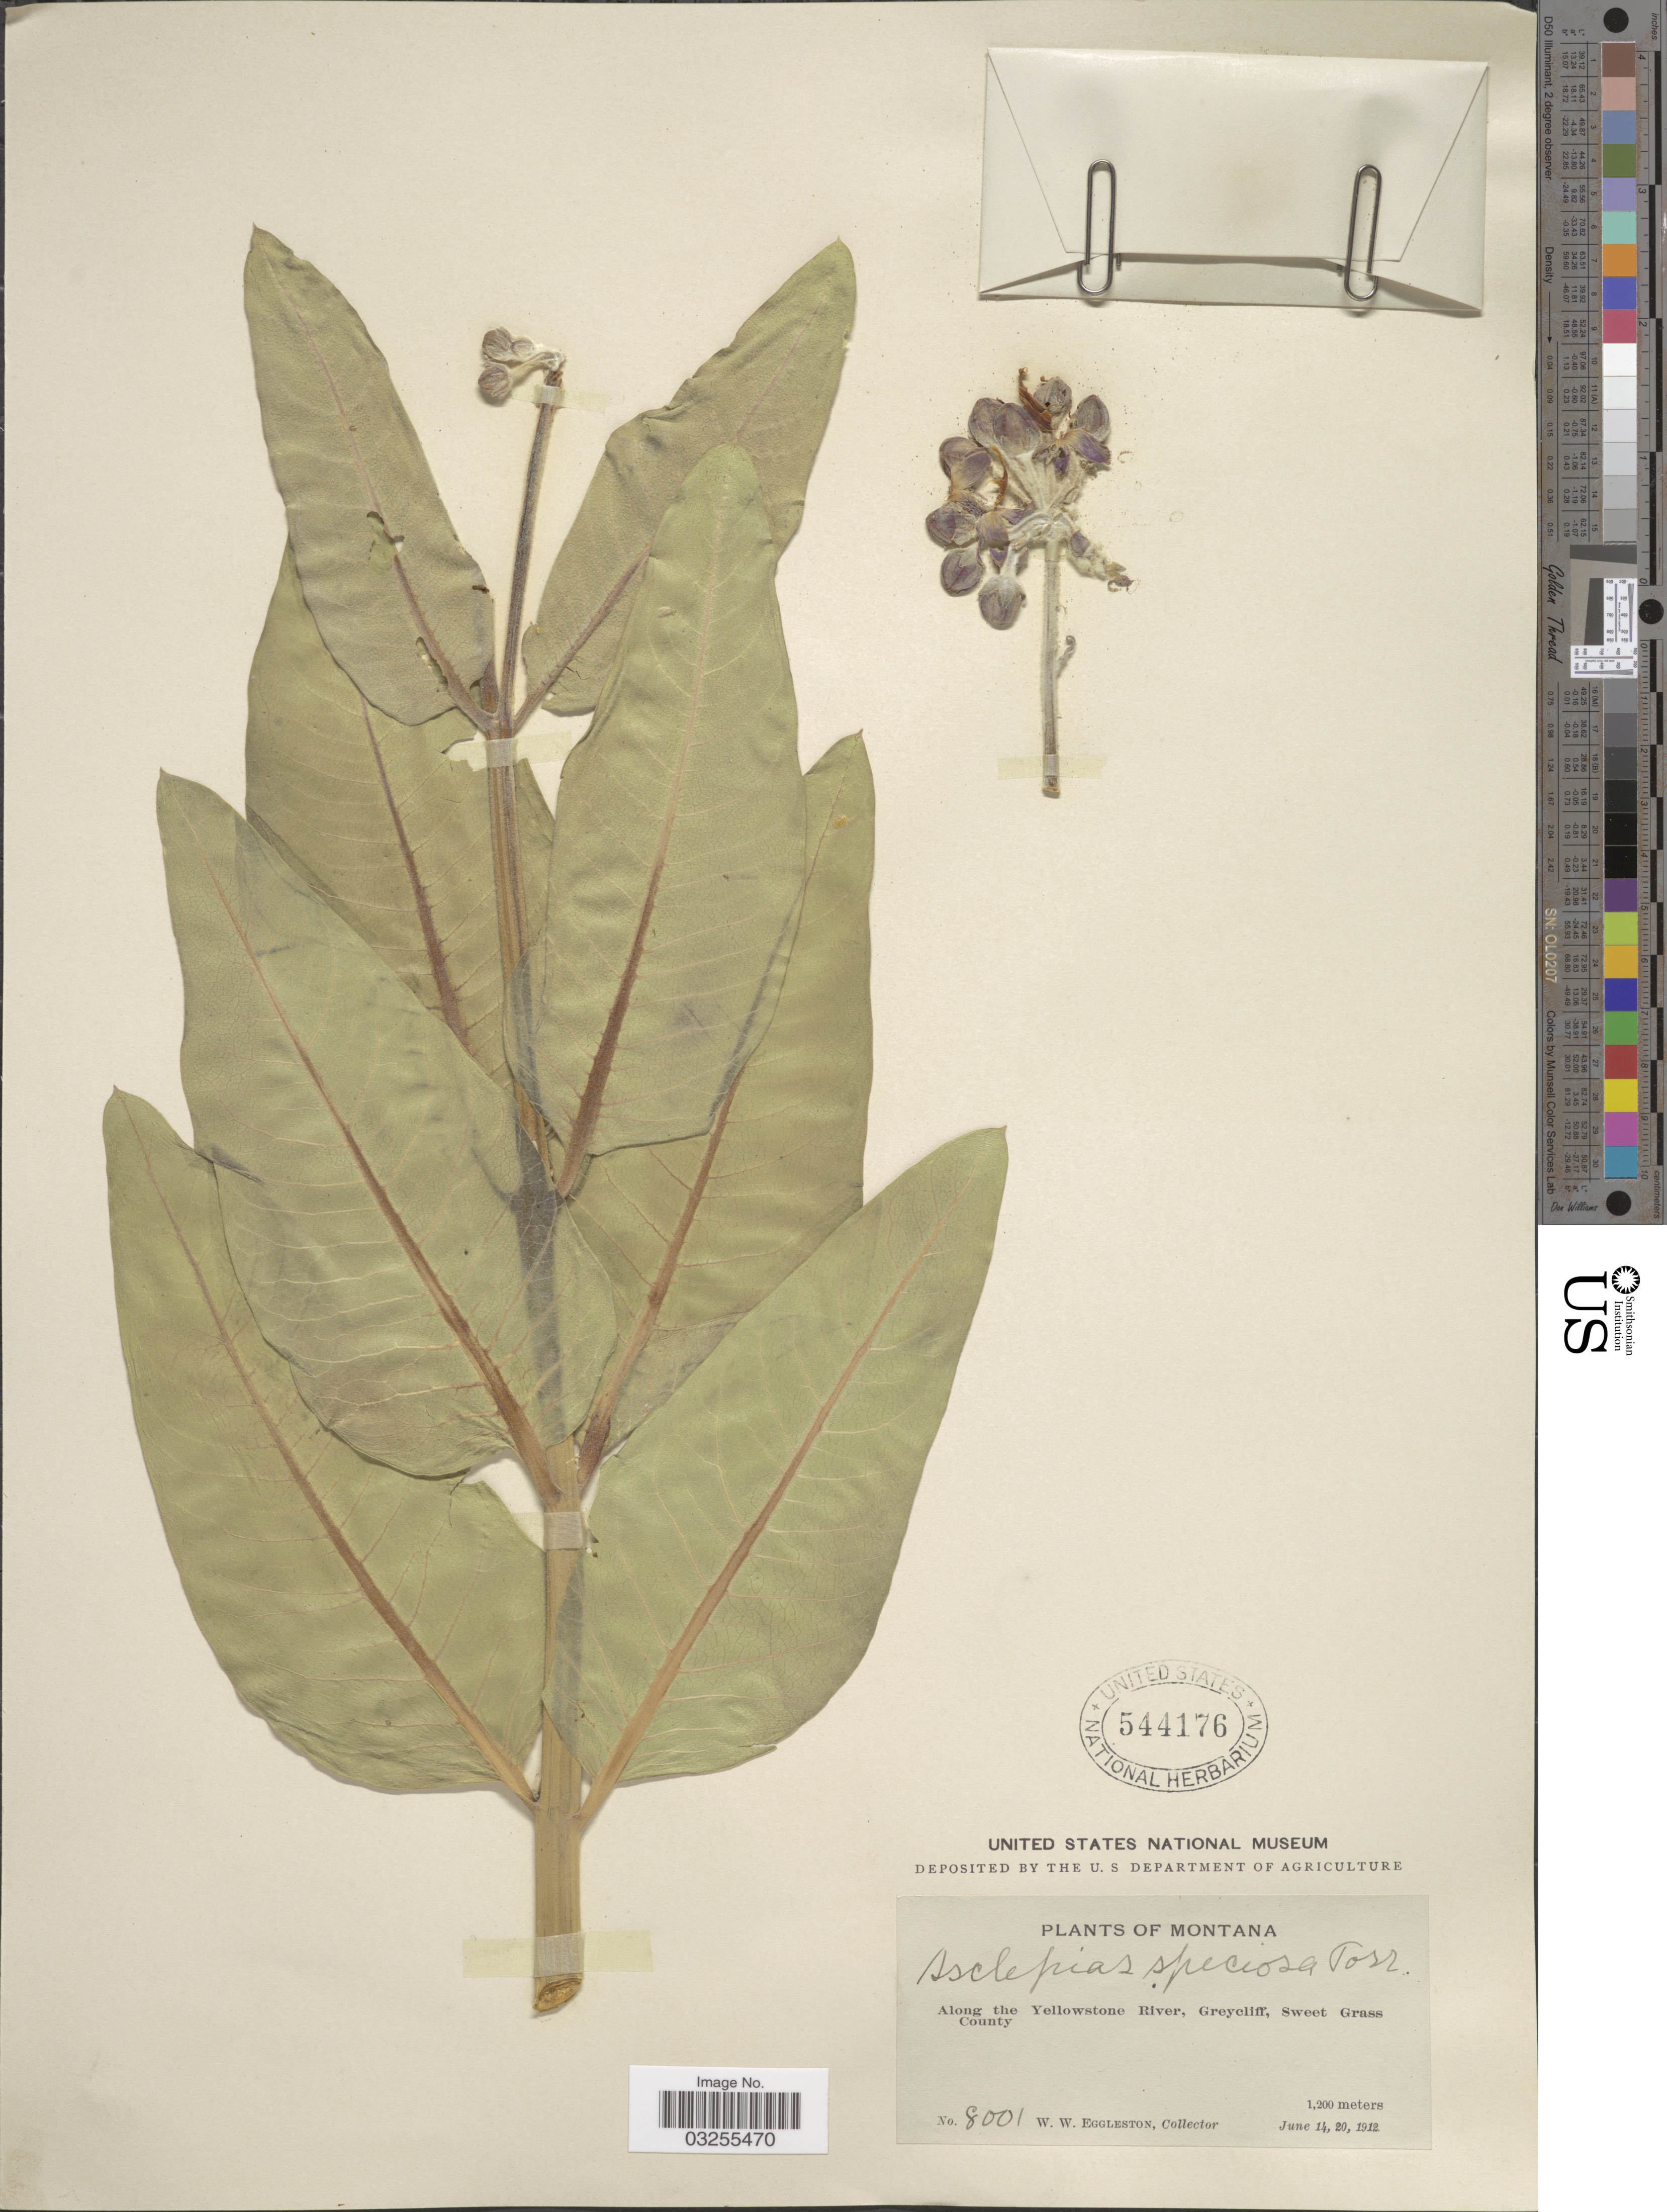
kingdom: Plantae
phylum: Tracheophyta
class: Magnoliopsida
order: Gentianales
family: Apocynaceae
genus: Asclepias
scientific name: Asclepias speciosa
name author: Torr.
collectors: W. W. Eggleston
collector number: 8001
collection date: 1912-06-14/1912-06-20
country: United States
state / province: Montana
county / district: Sweet Grass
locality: Along the Yellowstone River, Greycliff .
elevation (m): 1200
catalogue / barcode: US 544176